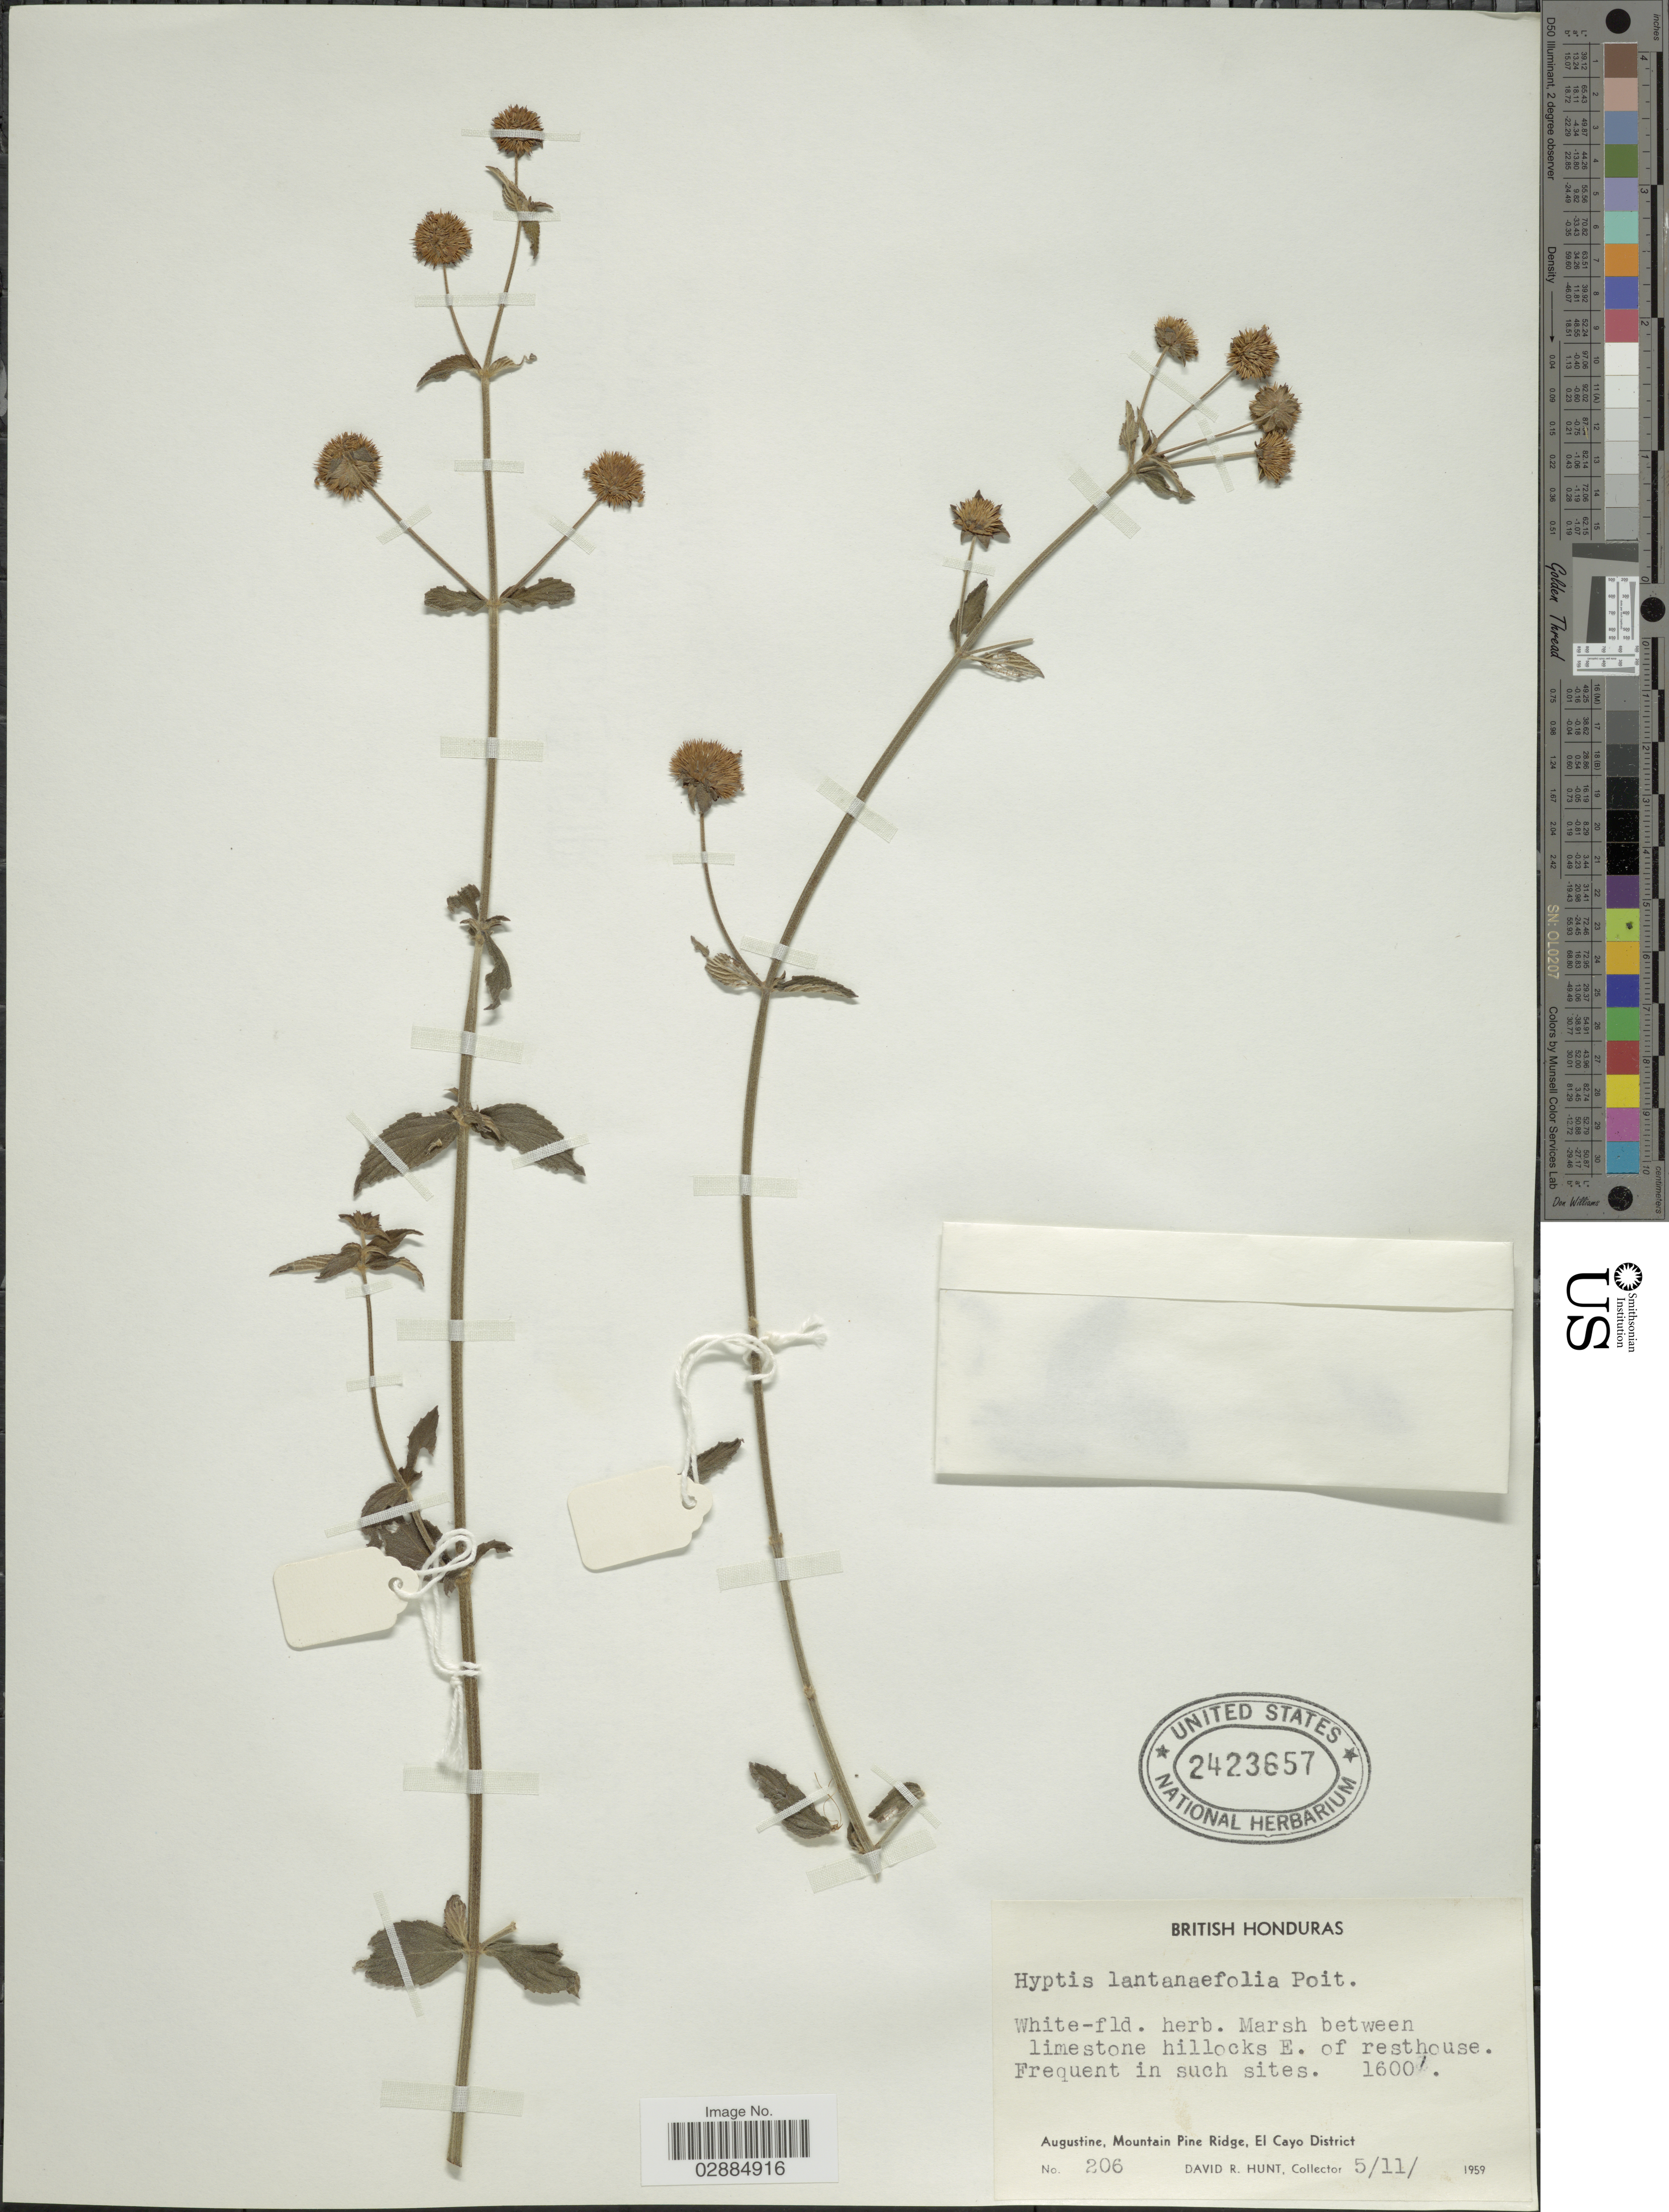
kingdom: Plantae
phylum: Tracheophyta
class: Magnoliopsida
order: Lamiales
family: Lamiaceae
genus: Hyptis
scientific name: Hyptis lantanifolia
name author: Poit.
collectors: D. Hunt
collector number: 206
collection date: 1959-11-05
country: Belize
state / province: Cayo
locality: British Honduras, Augustine Pine Ridge, El Cayo District. Marsh between limestone hillocks E. of resthouse.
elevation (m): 488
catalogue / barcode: US 2423657